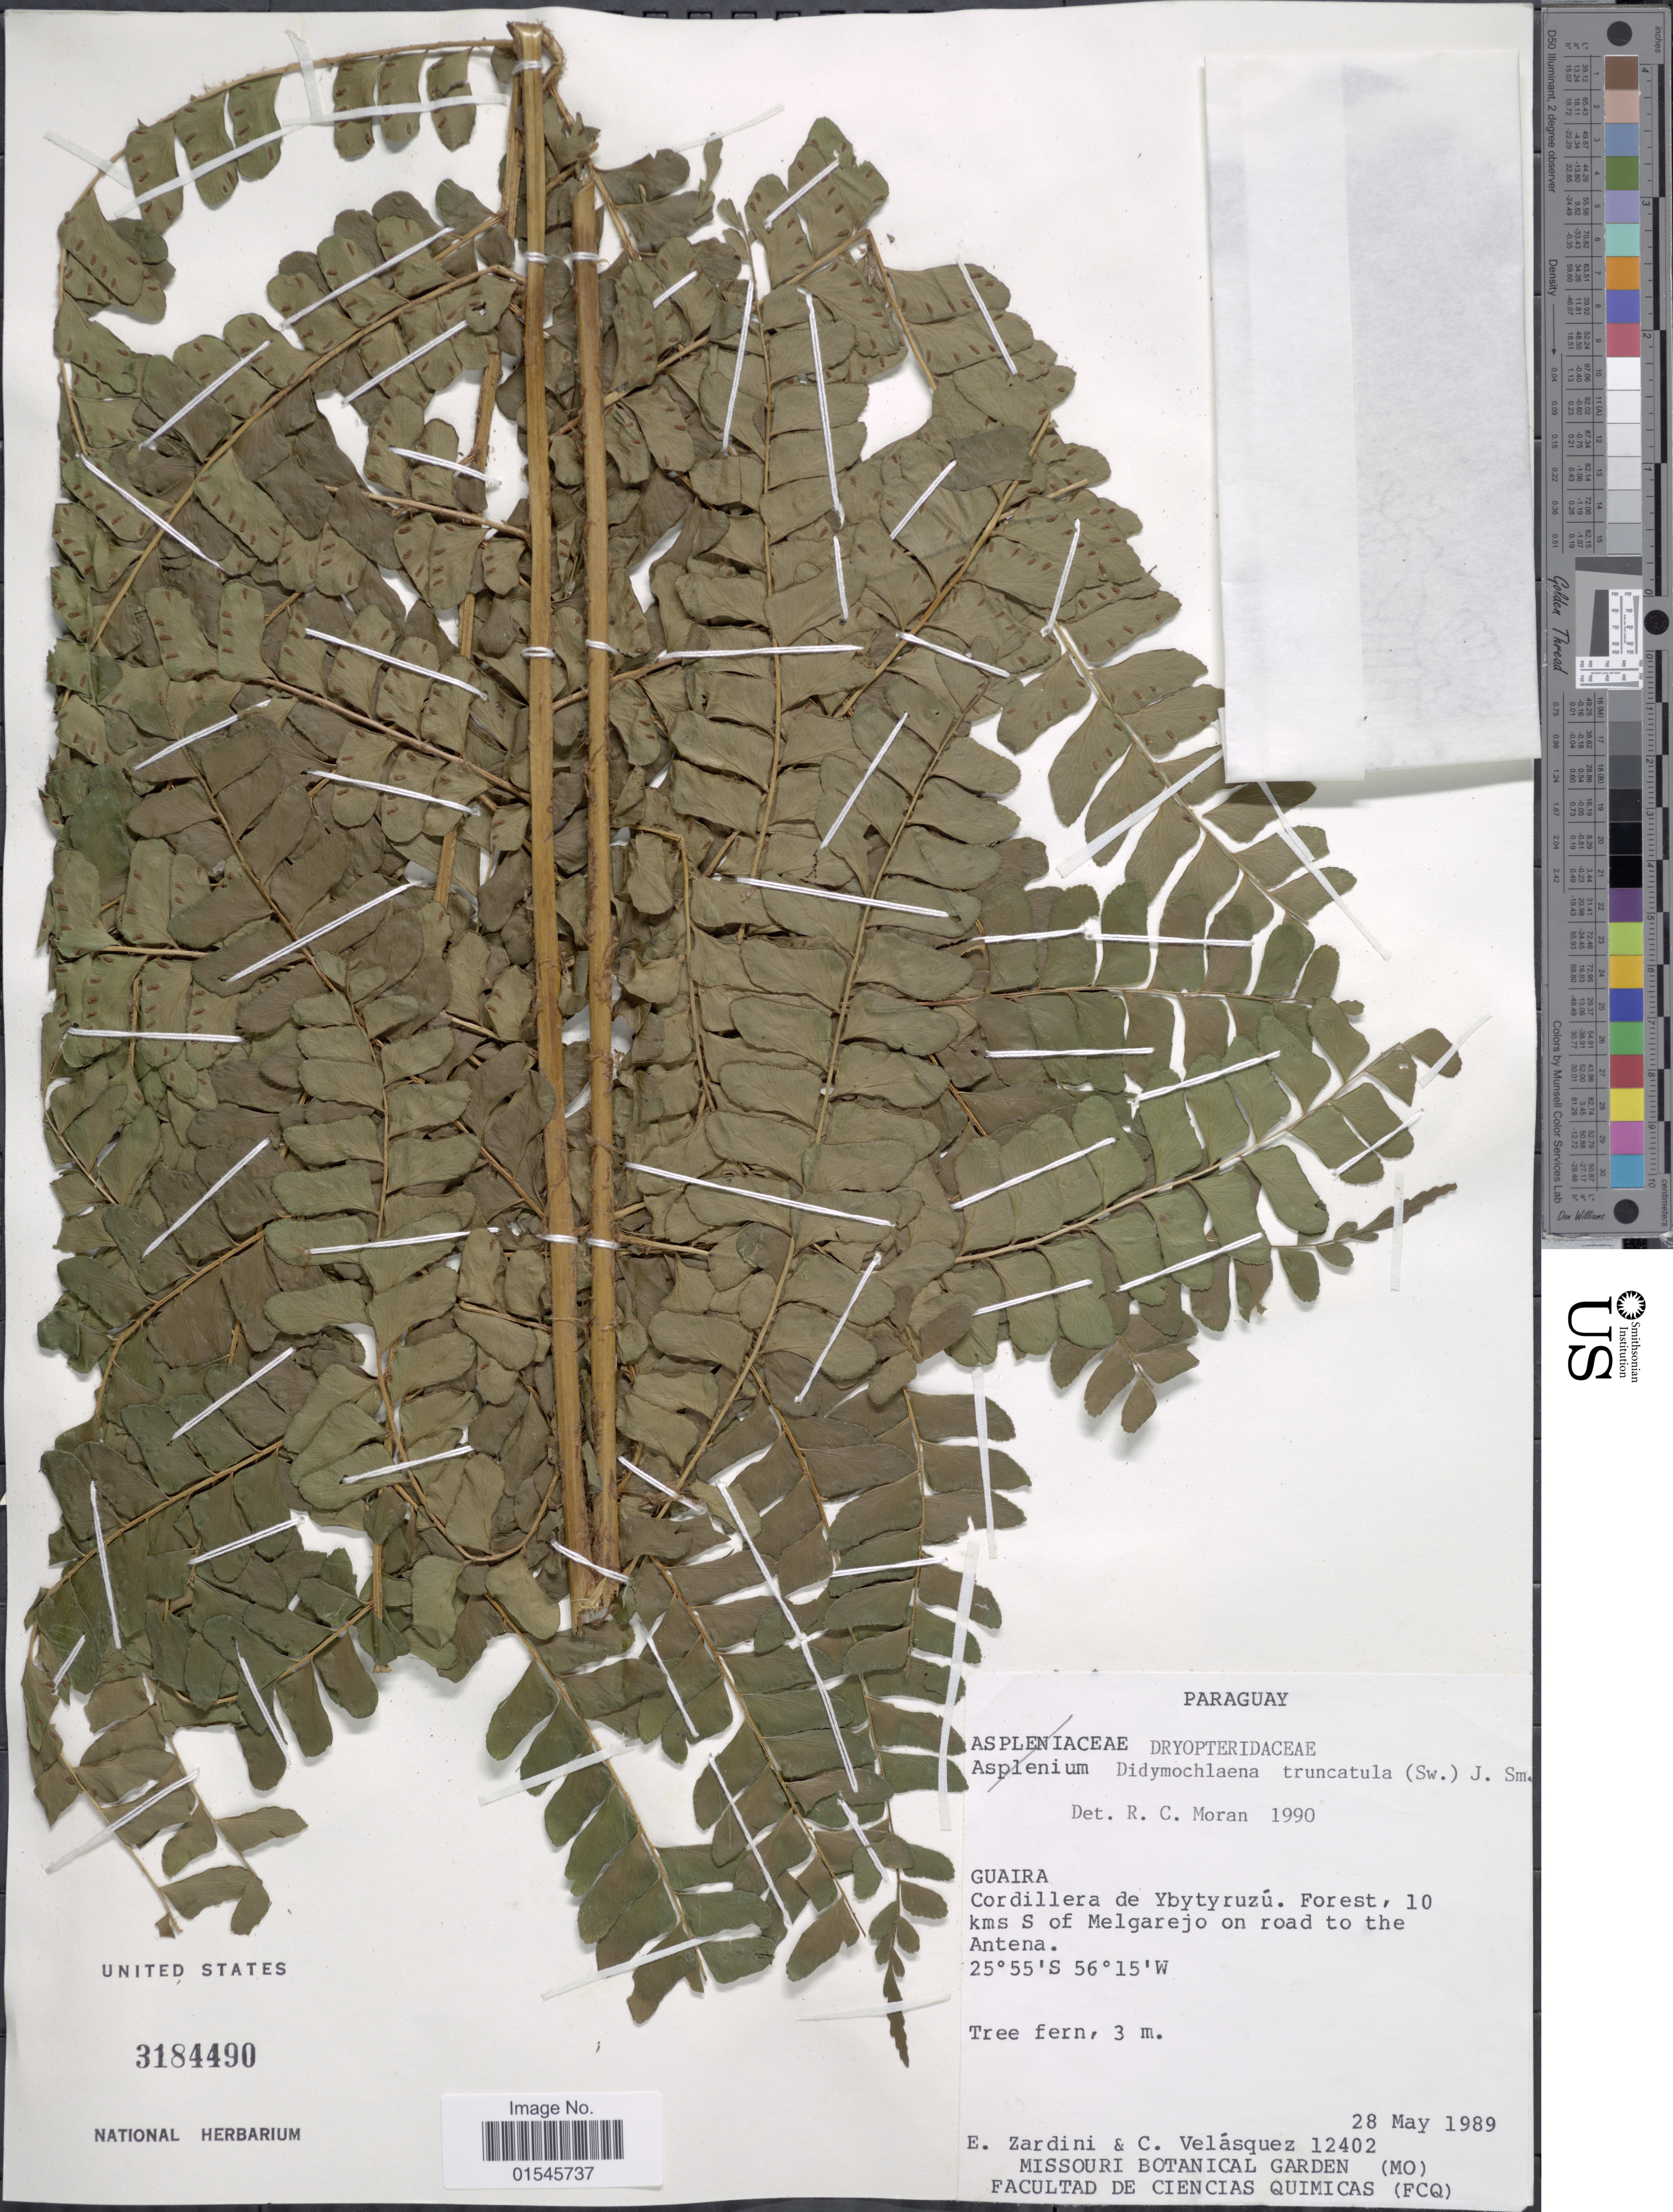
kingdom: Plantae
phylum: Tracheophyta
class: Polypodiopsida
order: Polypodiales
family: Didymochlaenaceae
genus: Didymochlaena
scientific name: Didymochlaena truncatula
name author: (Sw.) J. Sm.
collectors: E. M. Zardini & C. Velásquez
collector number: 12402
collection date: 1989-05-28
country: Paraguay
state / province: Guaira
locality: Cordillera de Ybytyruzú. Forest, 10 kms S of Megarejo on road to the Antena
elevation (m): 3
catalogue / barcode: US 3184490